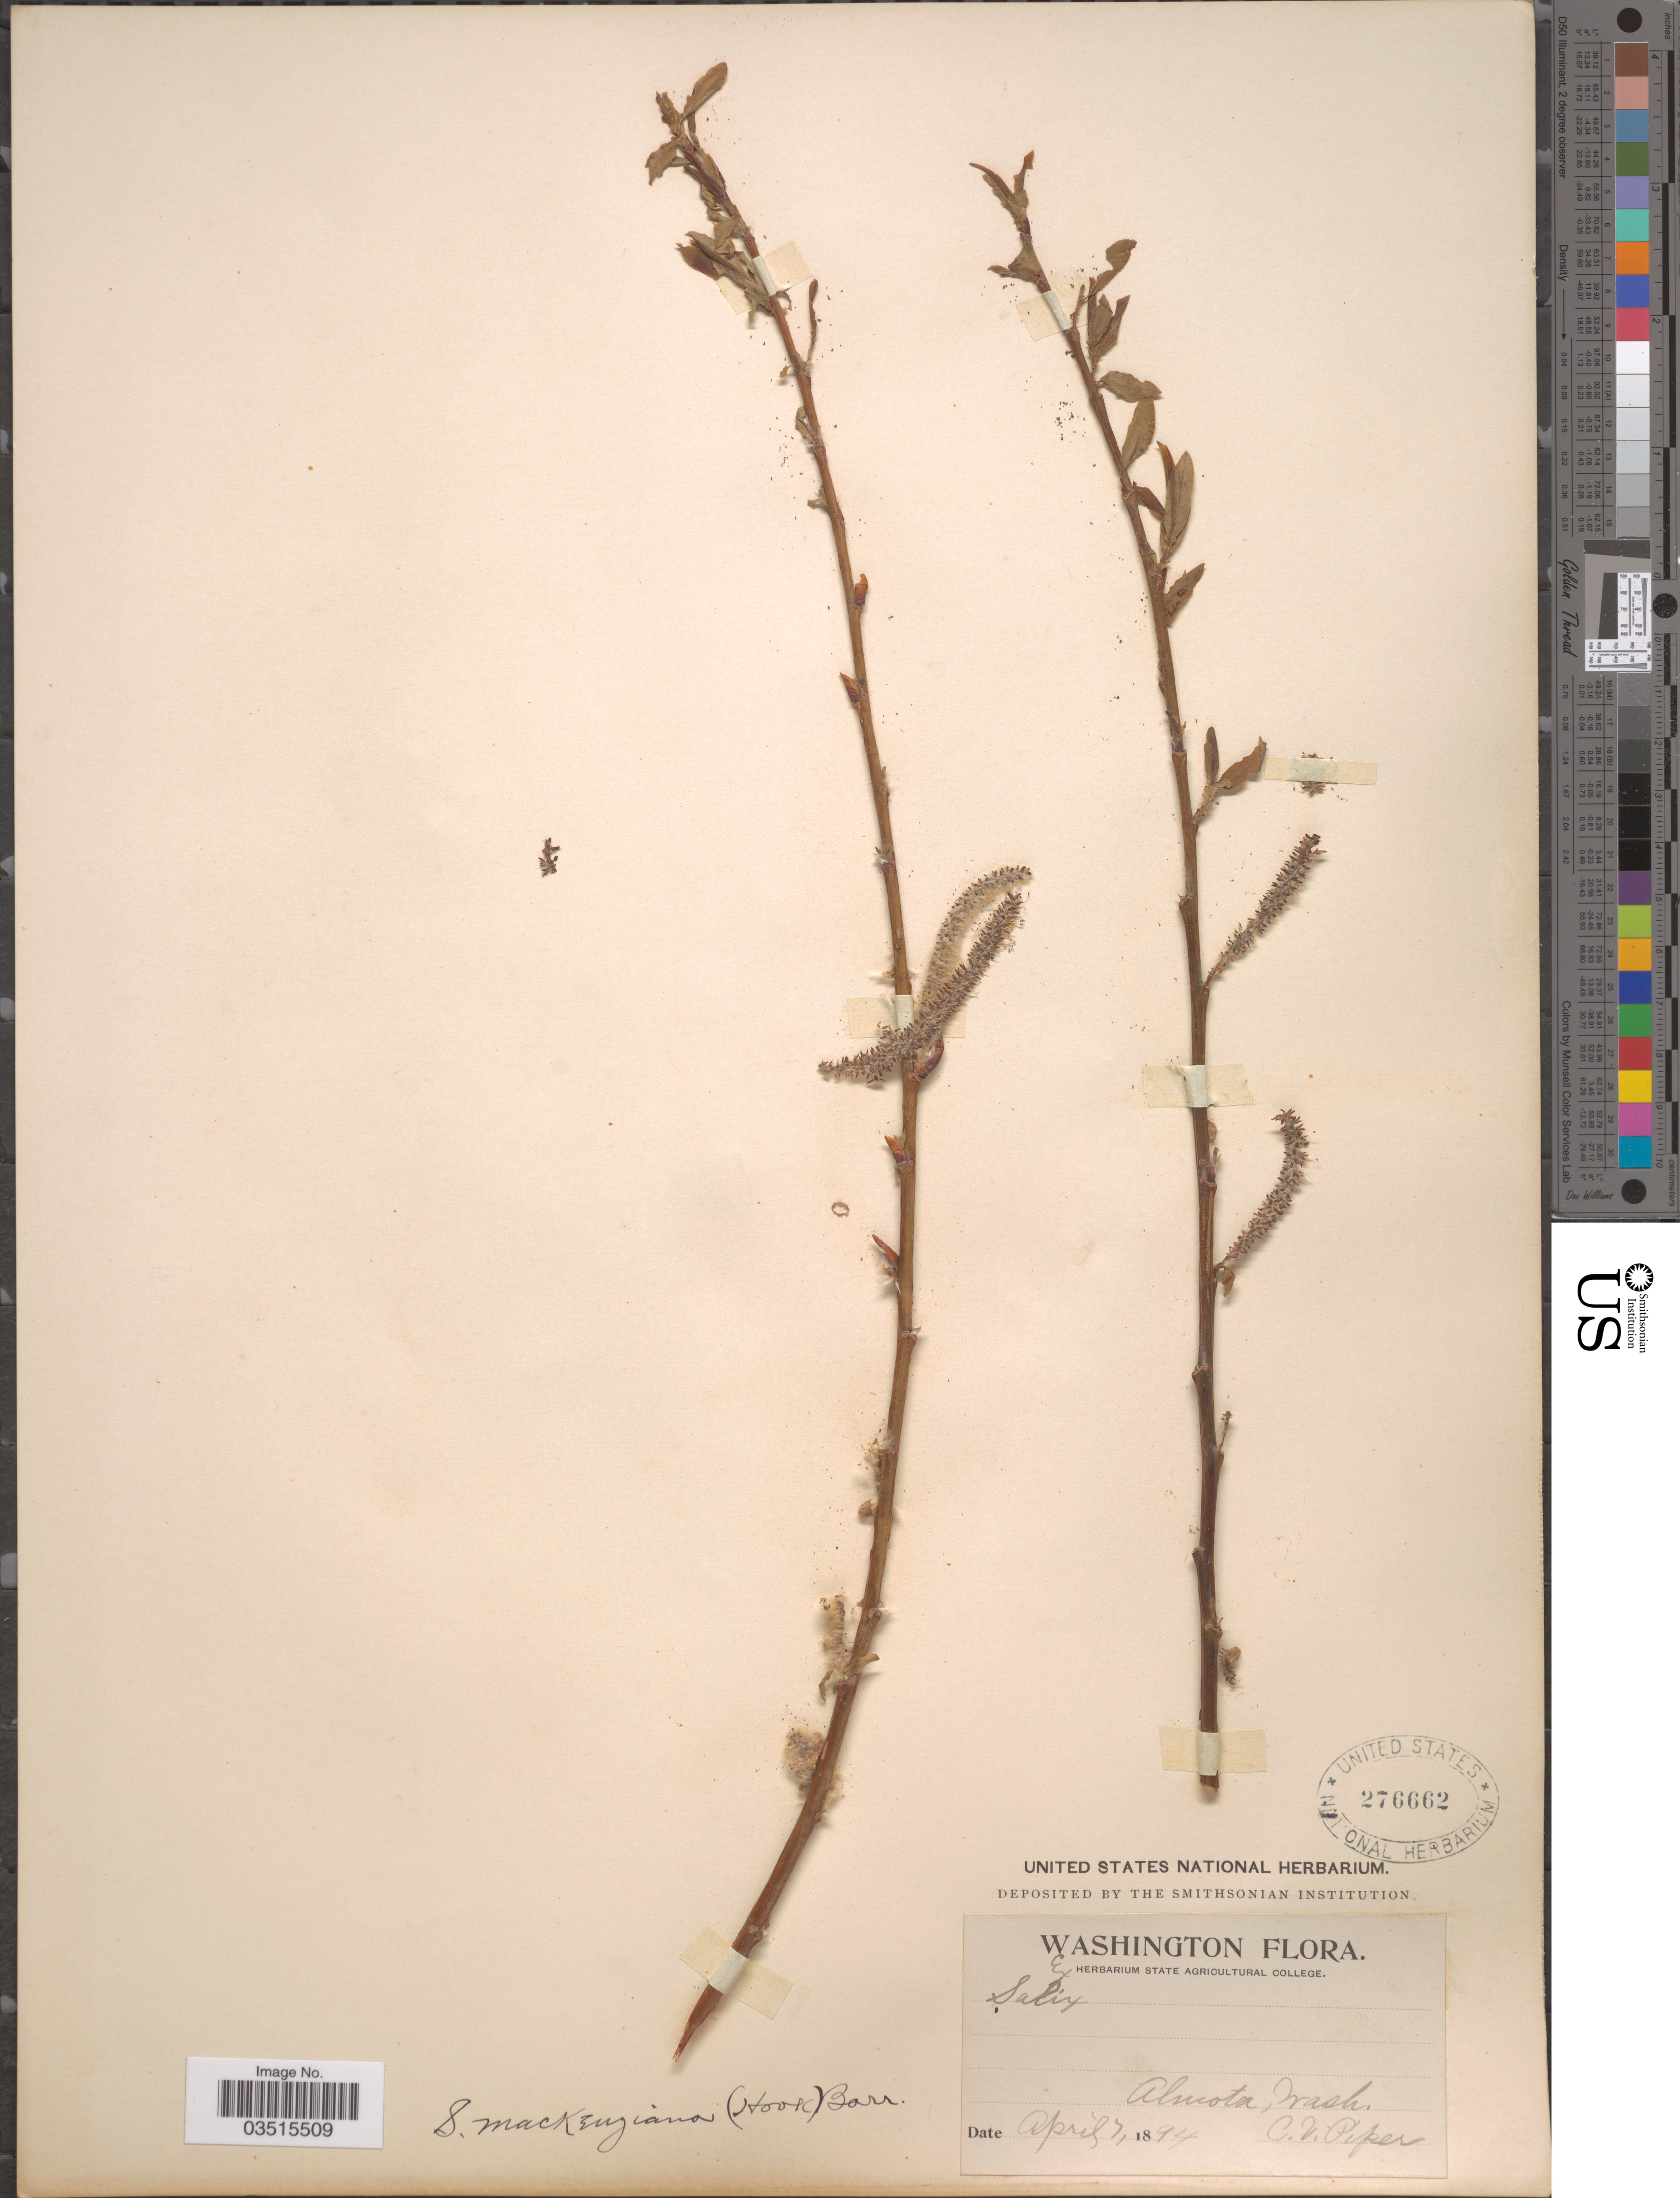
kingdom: Plantae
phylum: Tracheophyta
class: Magnoliopsida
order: Malpighiales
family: Salicaceae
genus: Salix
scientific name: Salix mackenziana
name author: (Hook.) Barratt ex Hook.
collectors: C. V. Piper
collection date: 1894-04-07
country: United States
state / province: Washington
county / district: Whitman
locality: Almota.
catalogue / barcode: US 276662